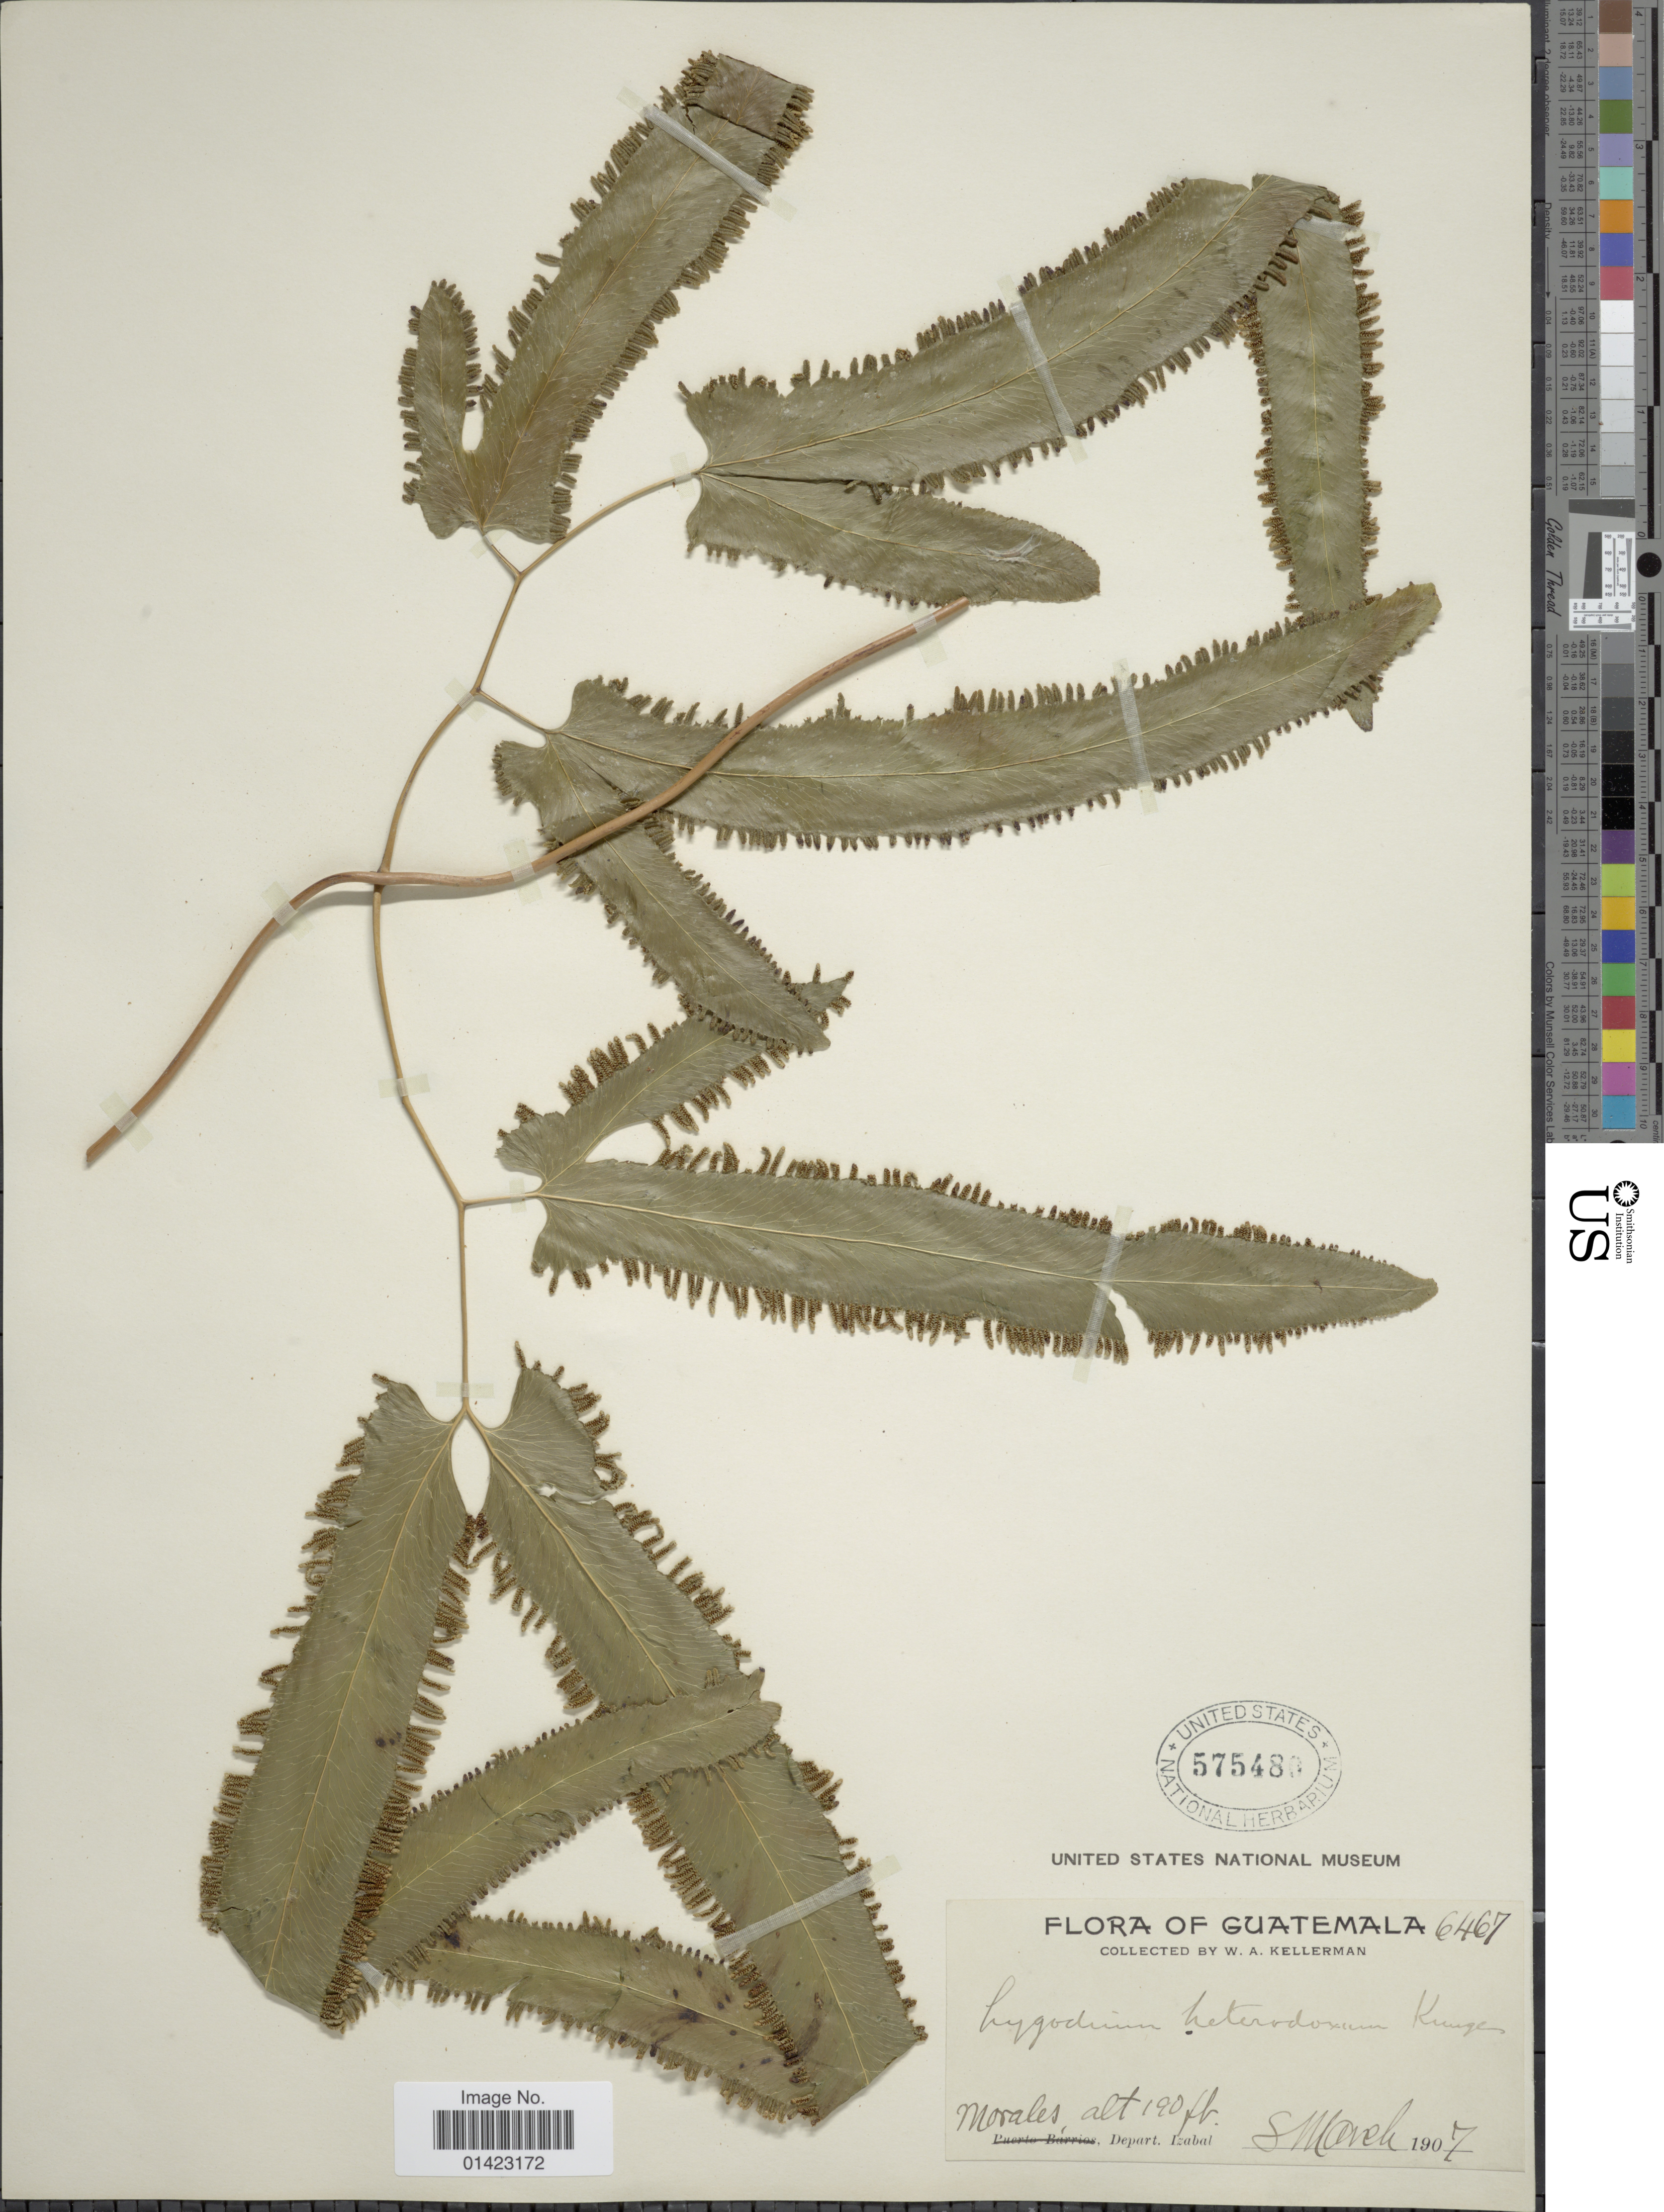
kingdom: Plantae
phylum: Tracheophyta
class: Polypodiopsida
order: Schizaeales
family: Lygodiaceae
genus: Lygodium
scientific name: Lygodium heterodoxum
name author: Kunze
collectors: W. Kellerman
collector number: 6467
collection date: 1907-03-08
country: Guatemala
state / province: Izabal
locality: Morales, Depart. Izabal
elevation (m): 58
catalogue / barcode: US 575480